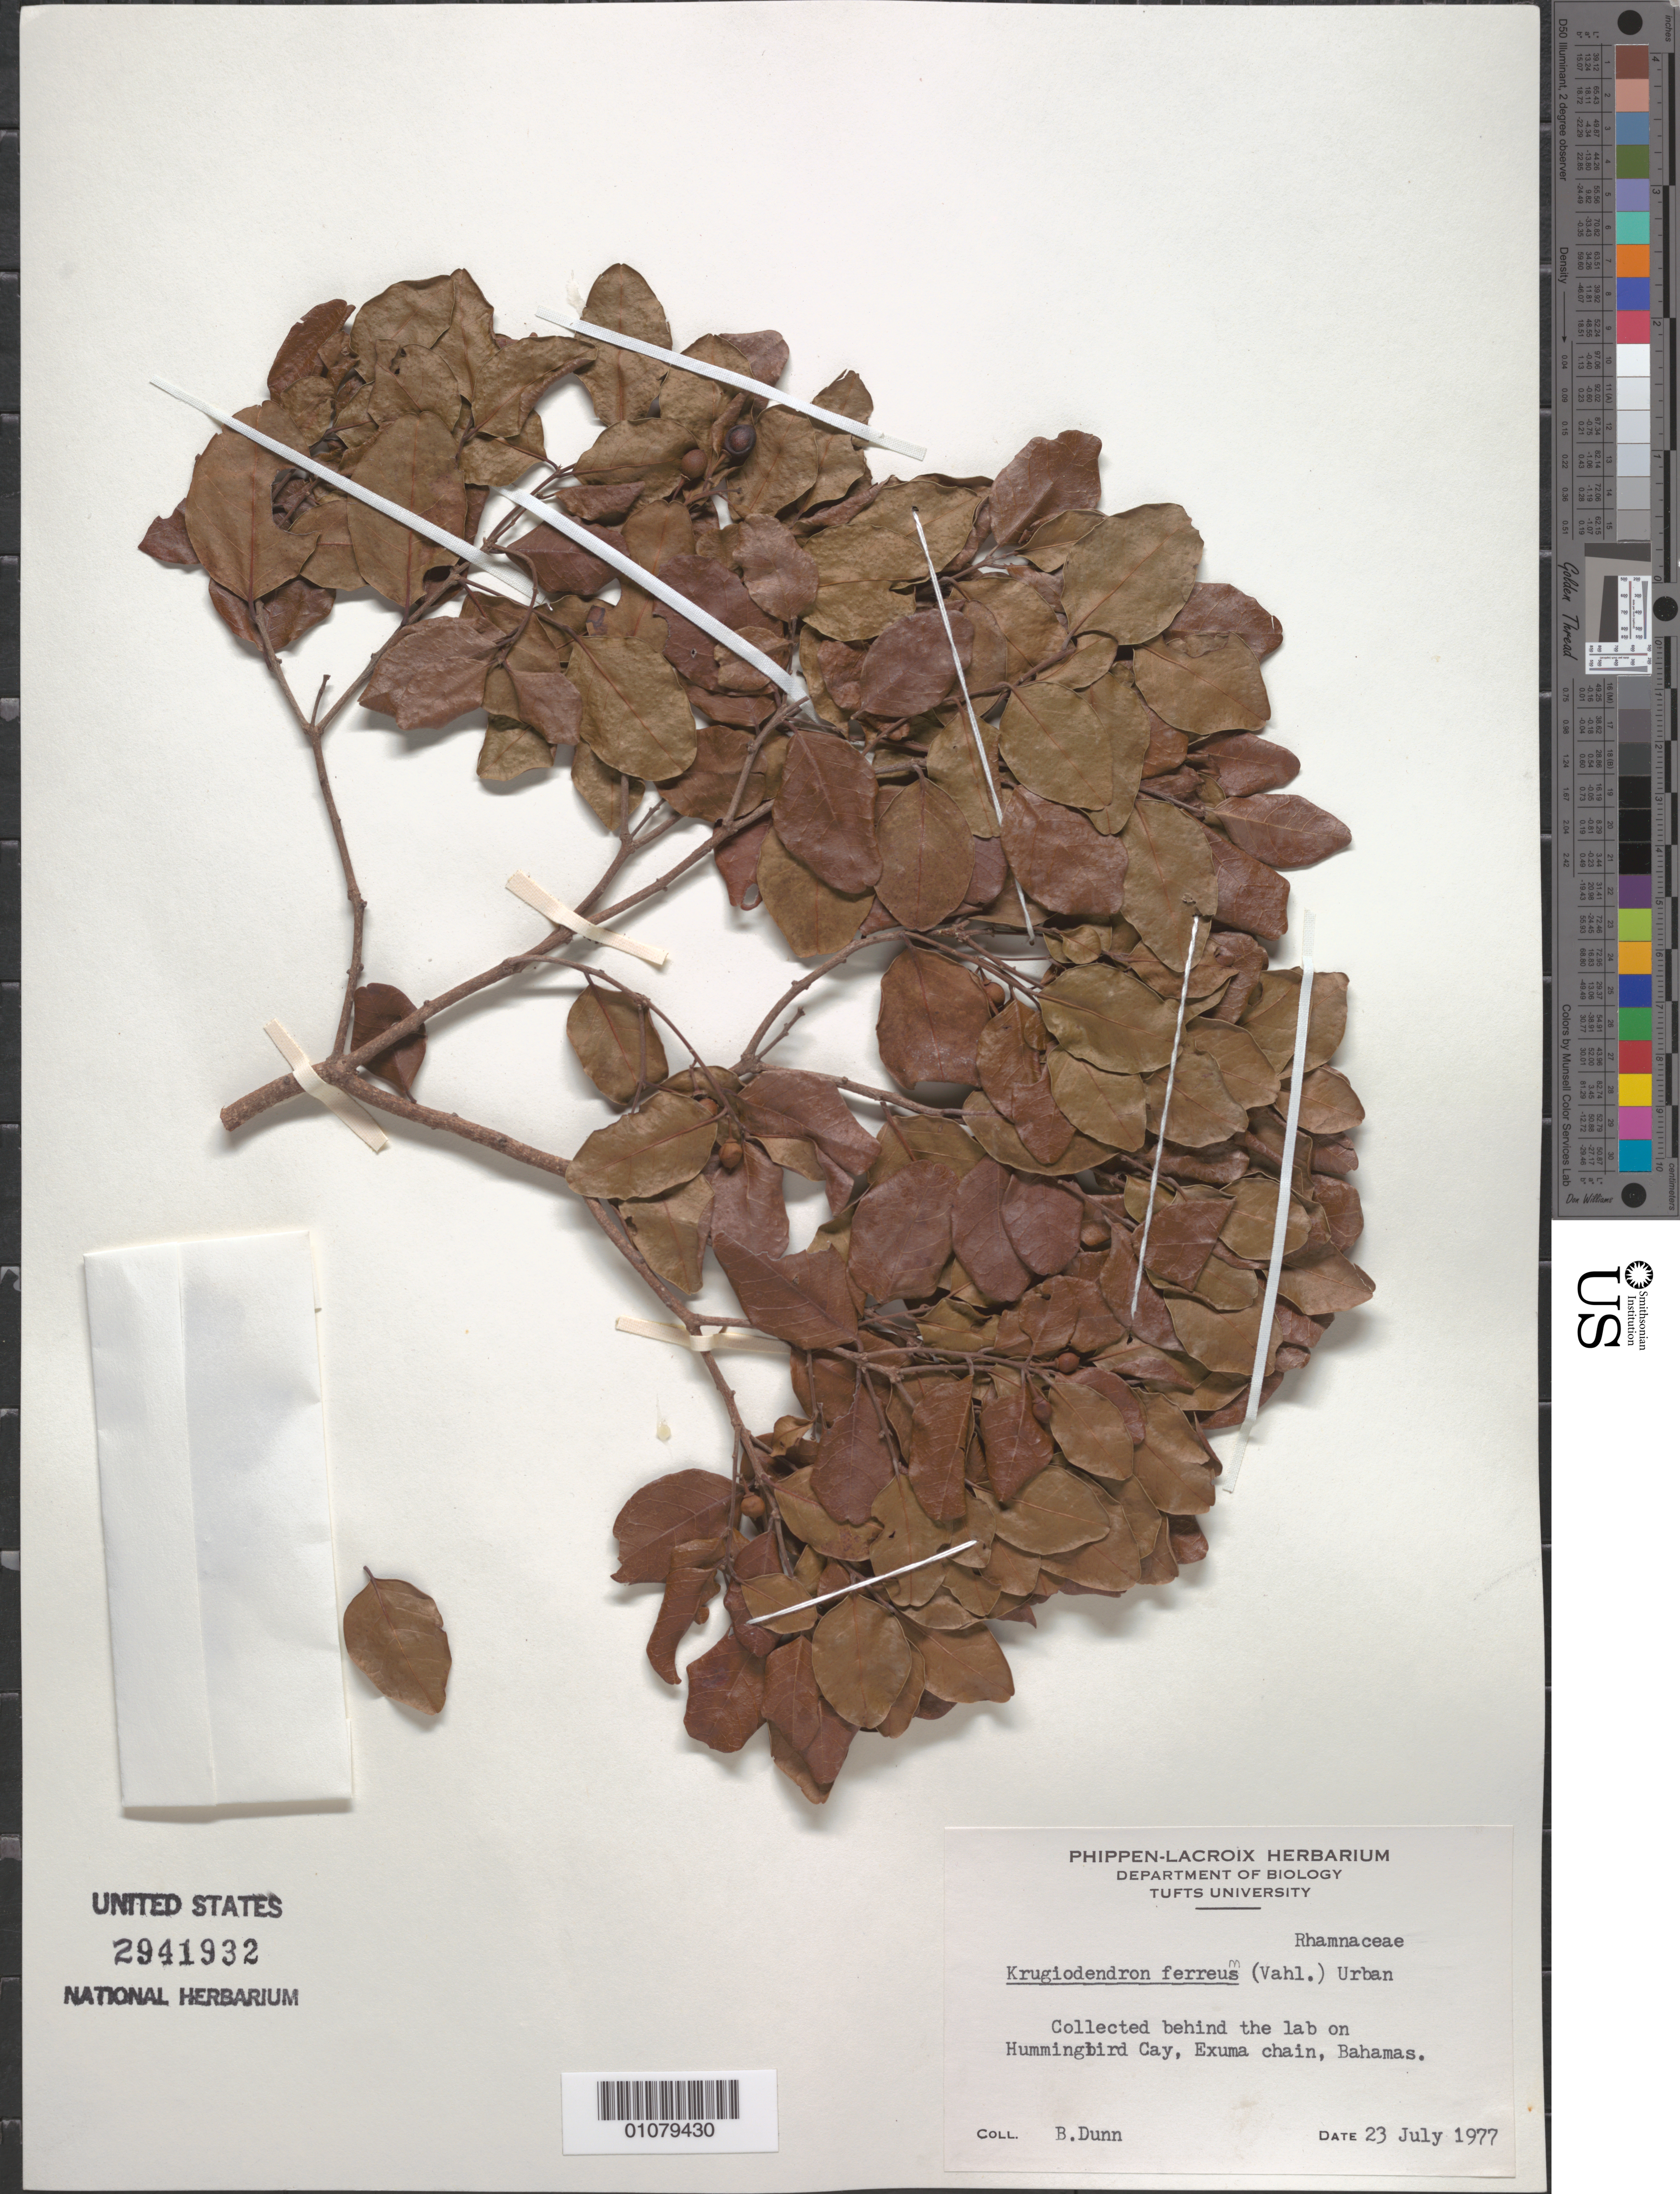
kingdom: Plantae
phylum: Tracheophyta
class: Magnoliopsida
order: Rosales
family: Rhamnaceae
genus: Krugiodendron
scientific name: Krugiodendron ferreum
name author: (Vahl) Urb.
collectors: B. Dunn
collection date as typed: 23 Jul 1977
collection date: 1977-07-23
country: Bahamas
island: Exuma Chain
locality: Collected behind the lab on Hummingbird Cay, Exuma chain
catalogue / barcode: US 2941932